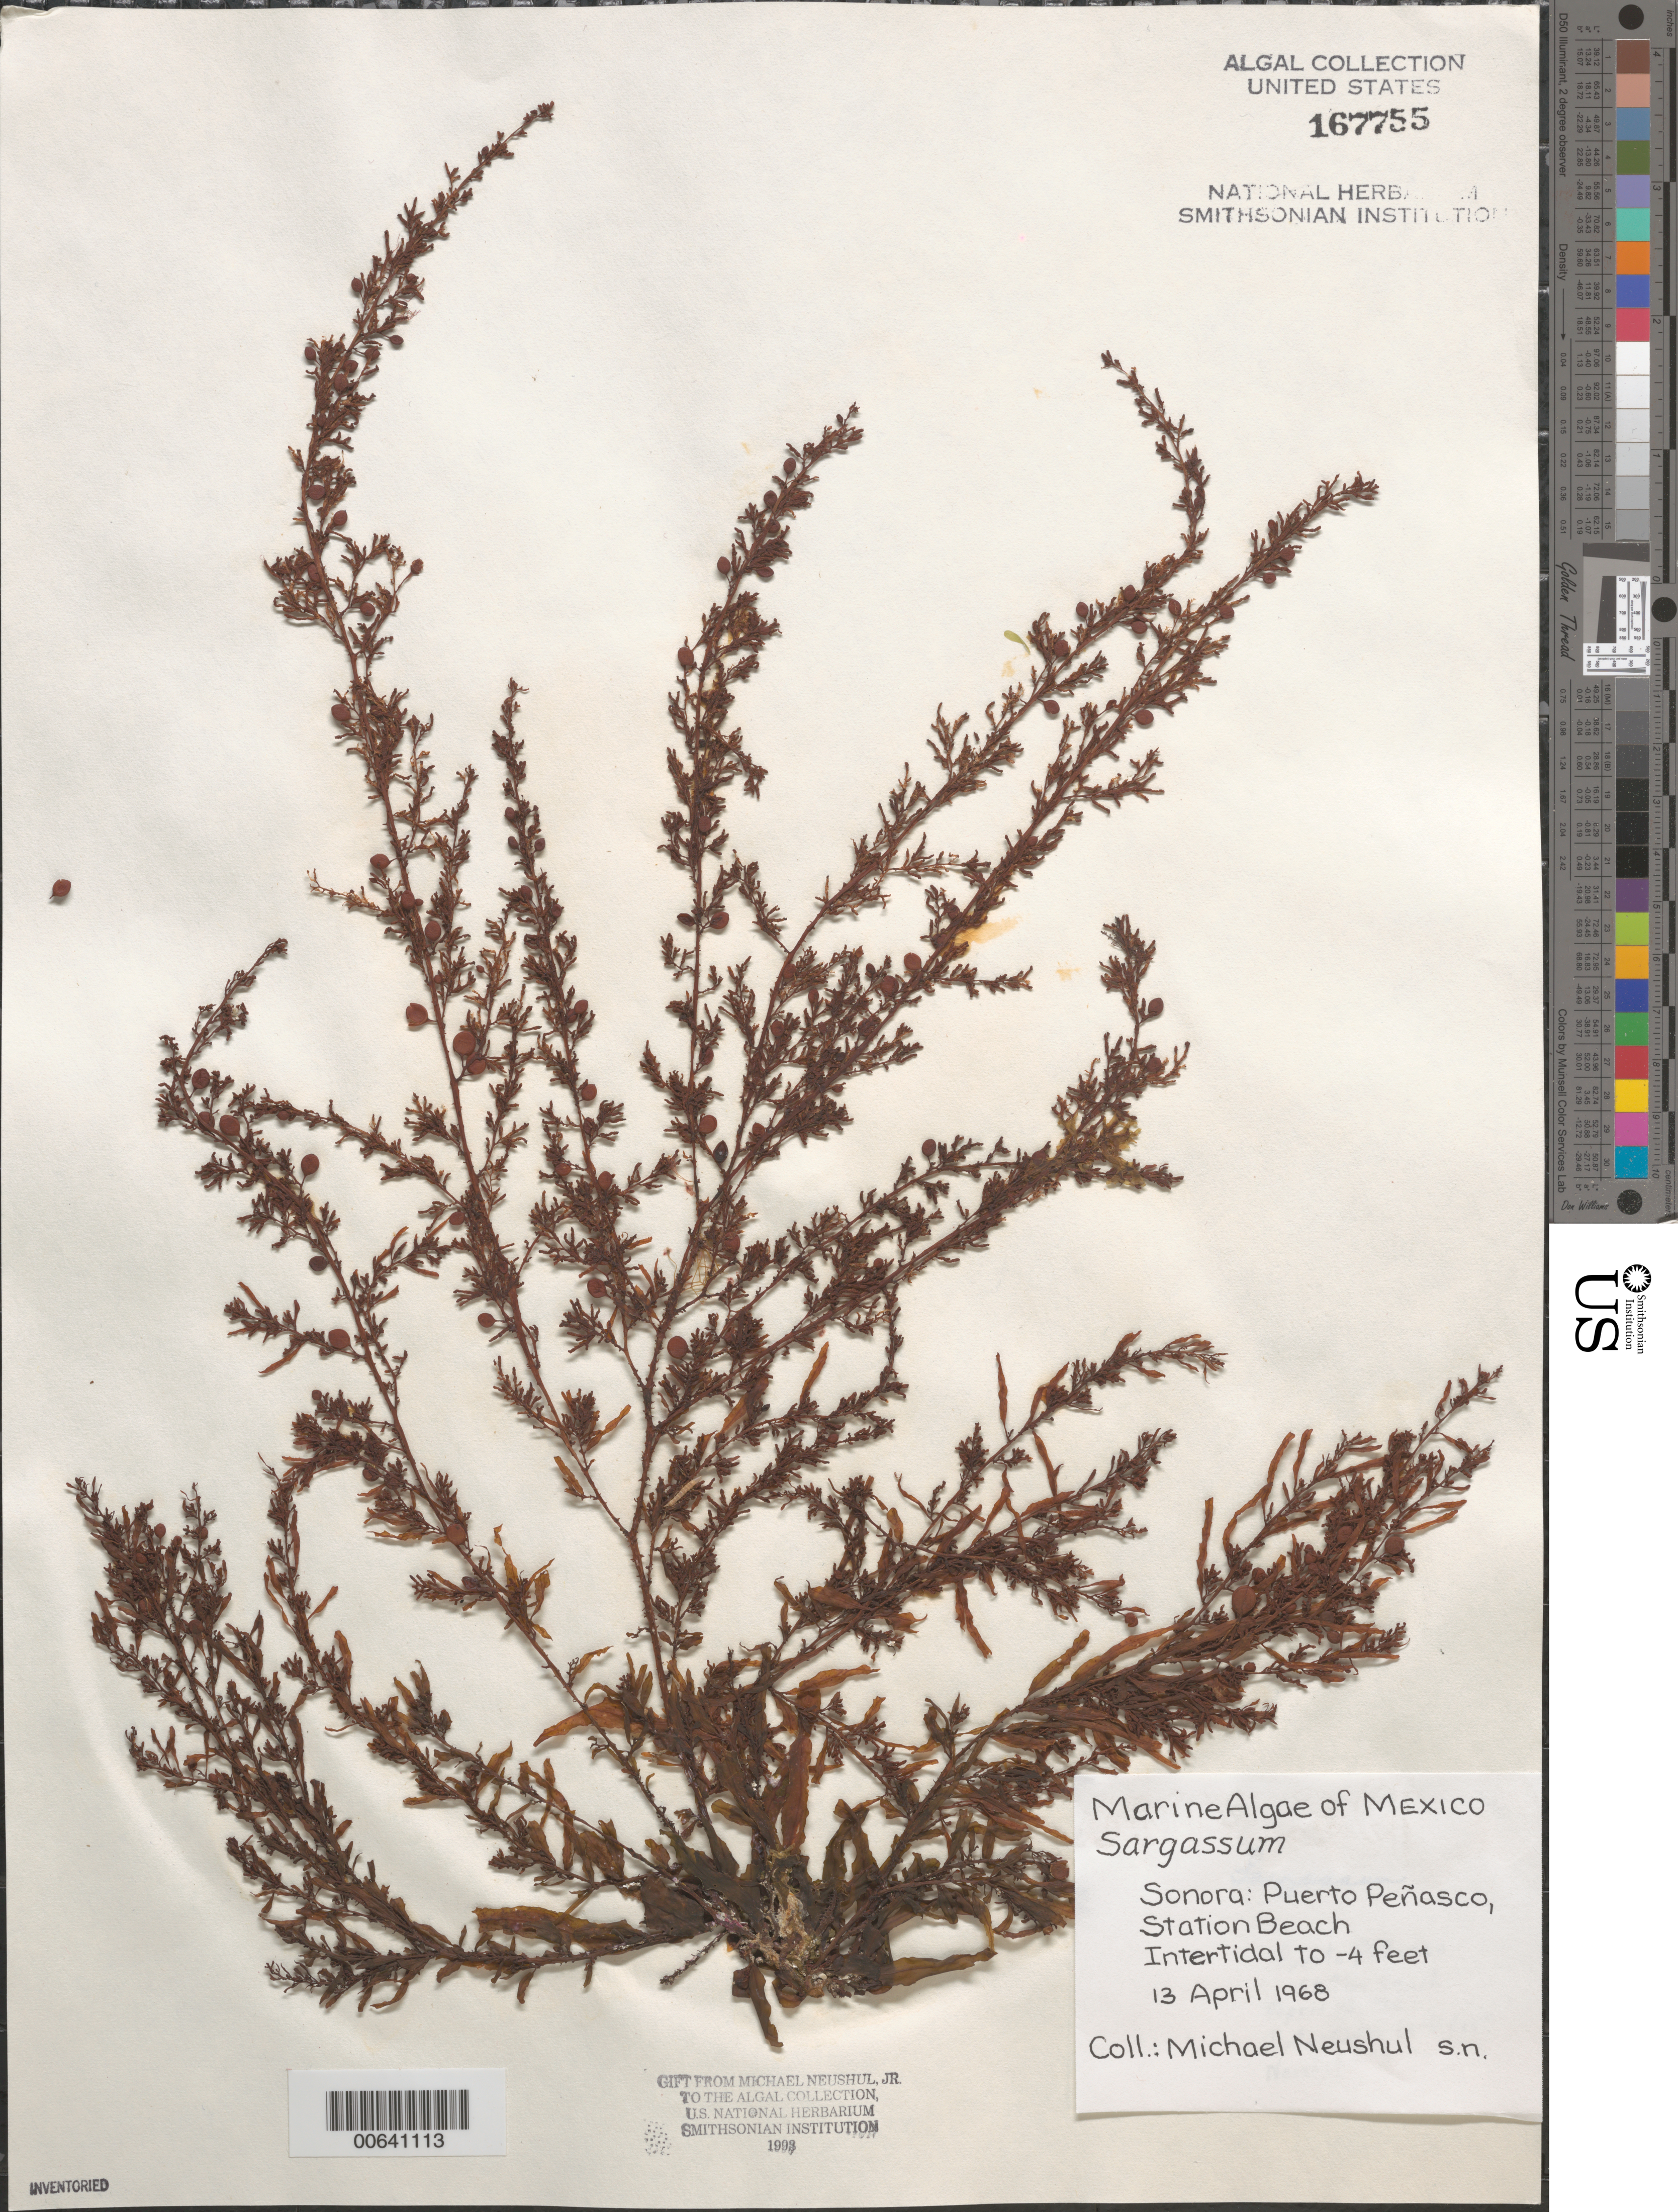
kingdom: Chromista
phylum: Ochrophyta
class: Phaeophyceae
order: Fucales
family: Sargassaceae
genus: Sargassum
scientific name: Sargassum sp.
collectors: M. Neushul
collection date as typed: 13 Apr 1968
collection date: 1968-04-13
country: Mexico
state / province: Sonora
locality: Puerto Penasco, Playa Estacion (Station Beach)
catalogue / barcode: US 167755